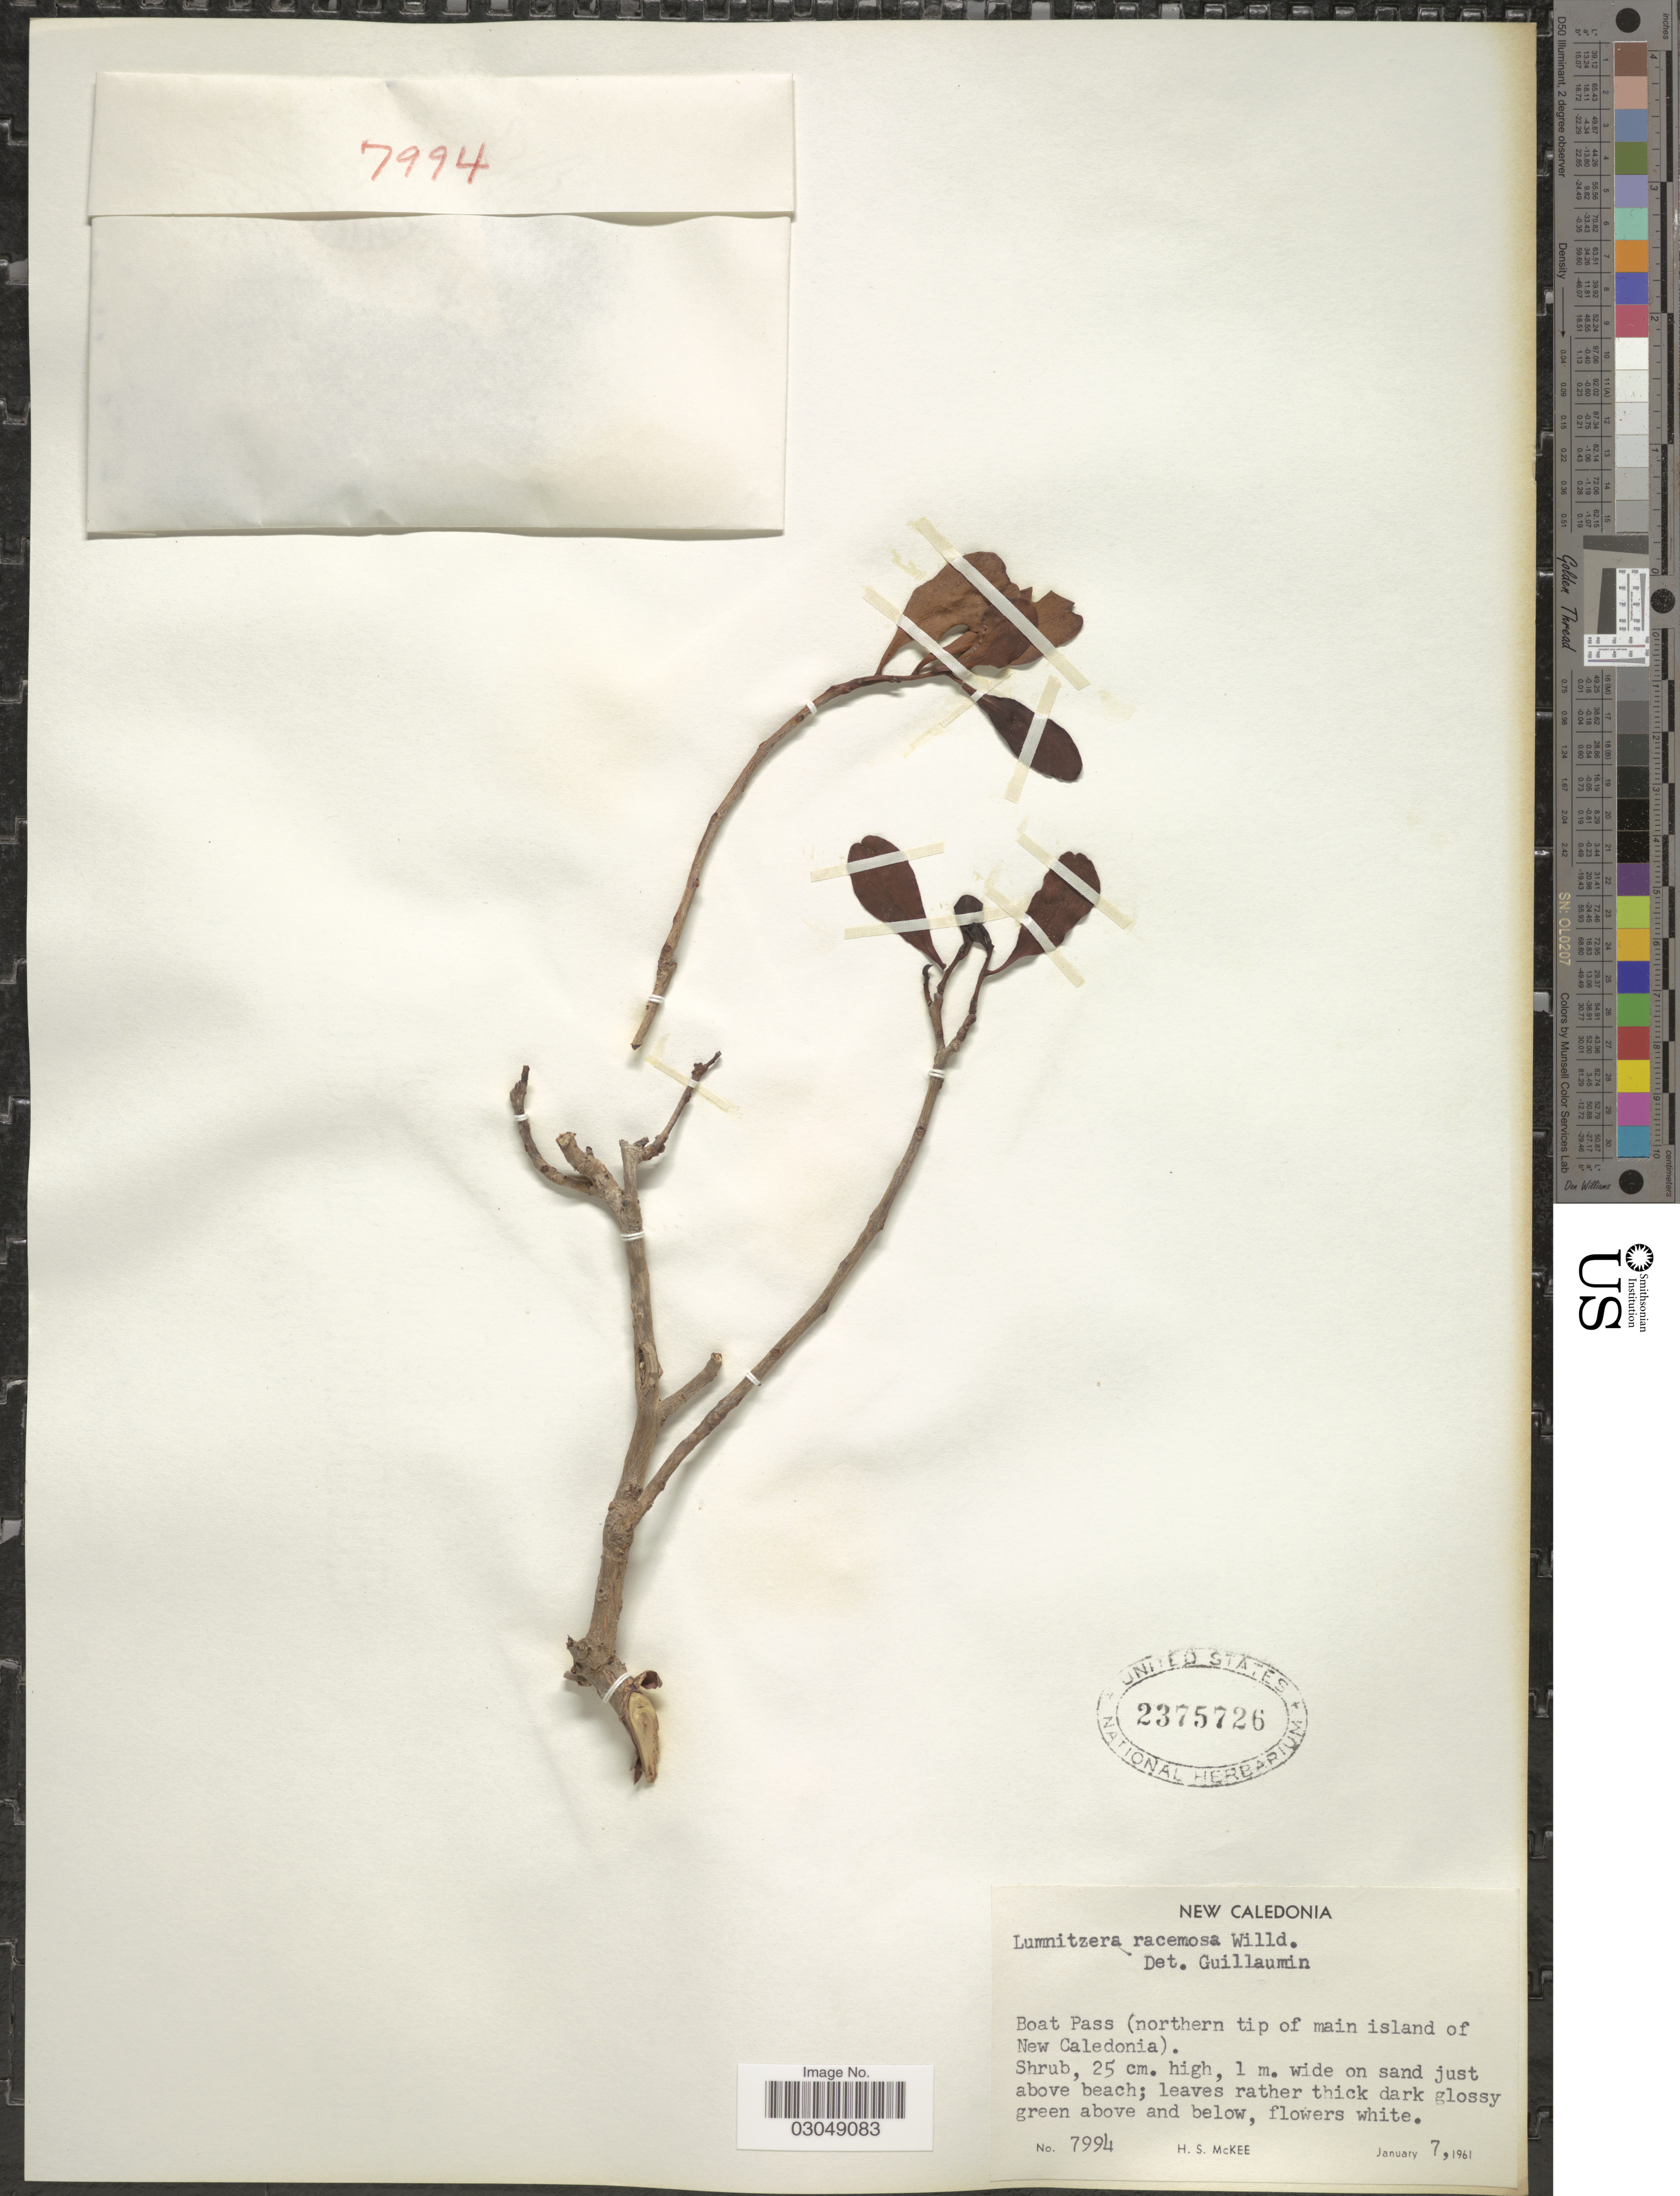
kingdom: Plantae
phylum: Tracheophyta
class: Magnoliopsida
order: Myrtales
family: Combretaceae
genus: Lumnitzera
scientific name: Lumnitzera racemosa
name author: Willd.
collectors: H. S. McKee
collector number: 7994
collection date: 1961-01-07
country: New Caledonia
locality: Boat Pass (northern tip of main island of New Caledonia).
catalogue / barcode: US 2375726